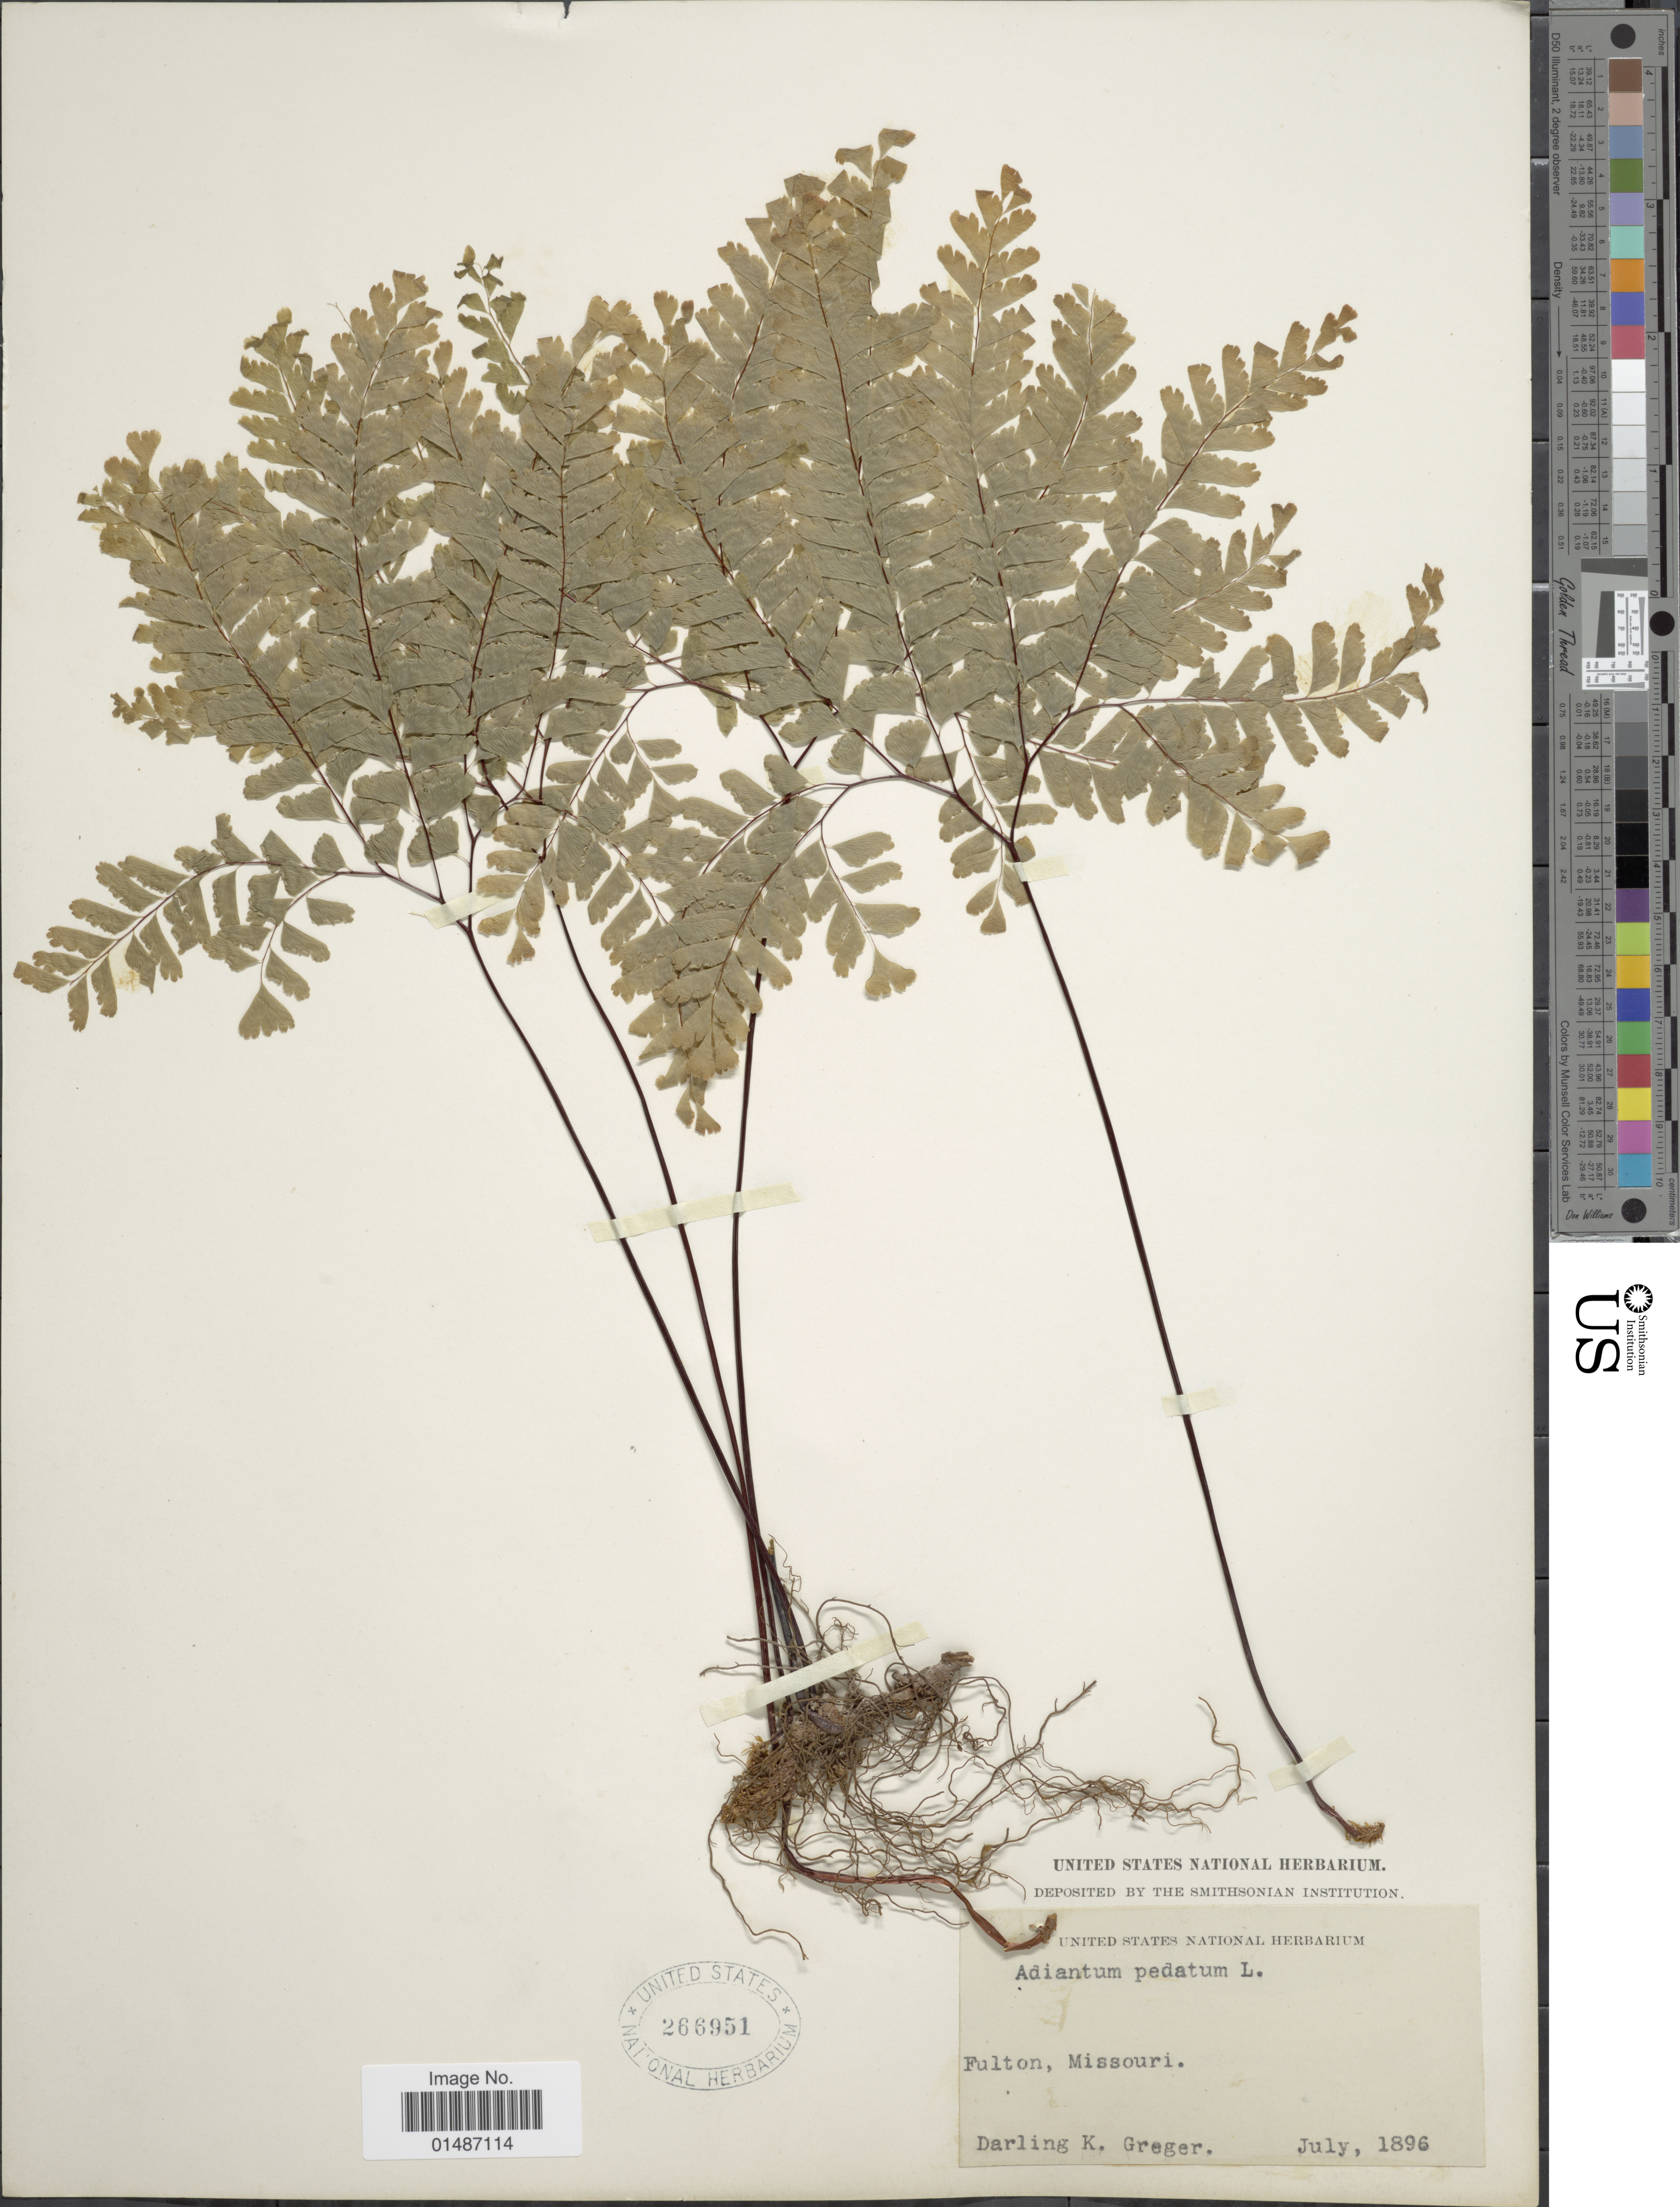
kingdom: Plantae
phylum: Tracheophyta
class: Polypodiopsida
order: Polypodiales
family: Pteridaceae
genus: Adiantum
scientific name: Adiantum pedatum var. pedatum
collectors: D. Greger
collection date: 1896-07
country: United States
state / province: Missouri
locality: Fulton.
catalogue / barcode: US 266951